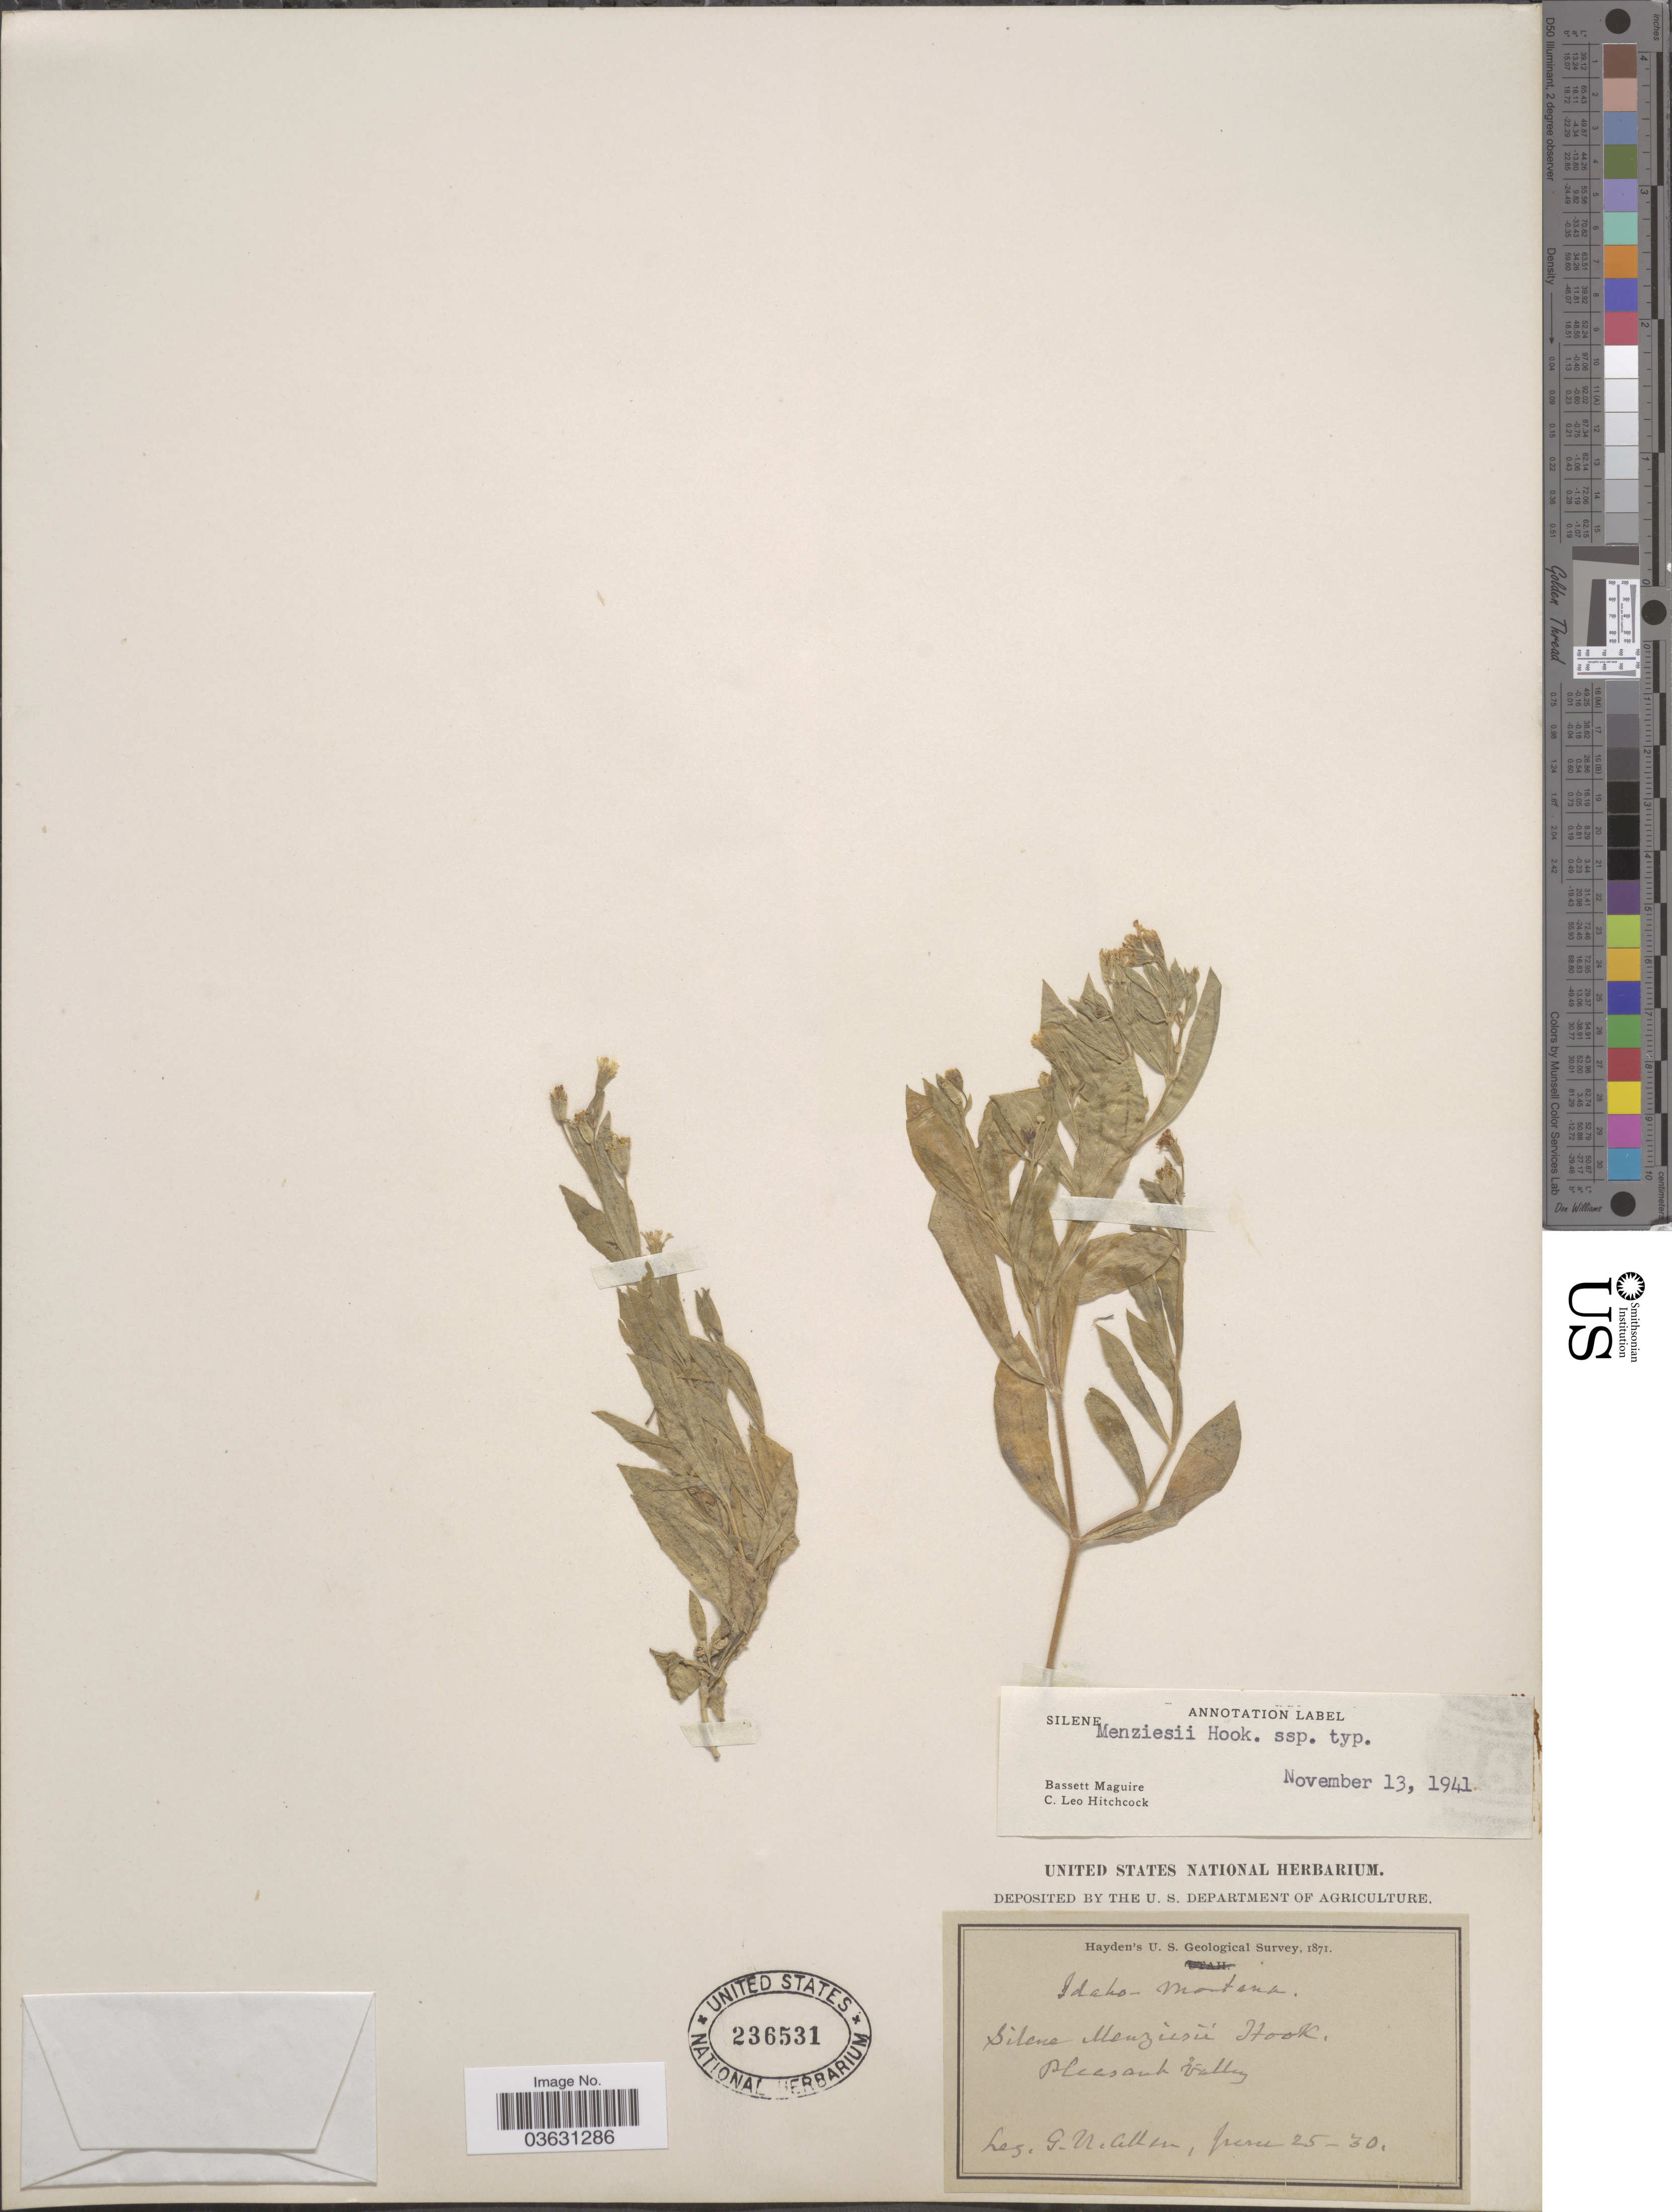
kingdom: Plantae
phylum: Tracheophyta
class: Magnoliopsida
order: Caryophyllales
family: Caryophyllaceae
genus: Silene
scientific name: Silene menziesii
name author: Hook.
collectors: G. N. Allen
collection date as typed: Transcribed d/m/y: 25/6/30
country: United States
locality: Idaho-Montana. Pleasant Valley.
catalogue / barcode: US 236531